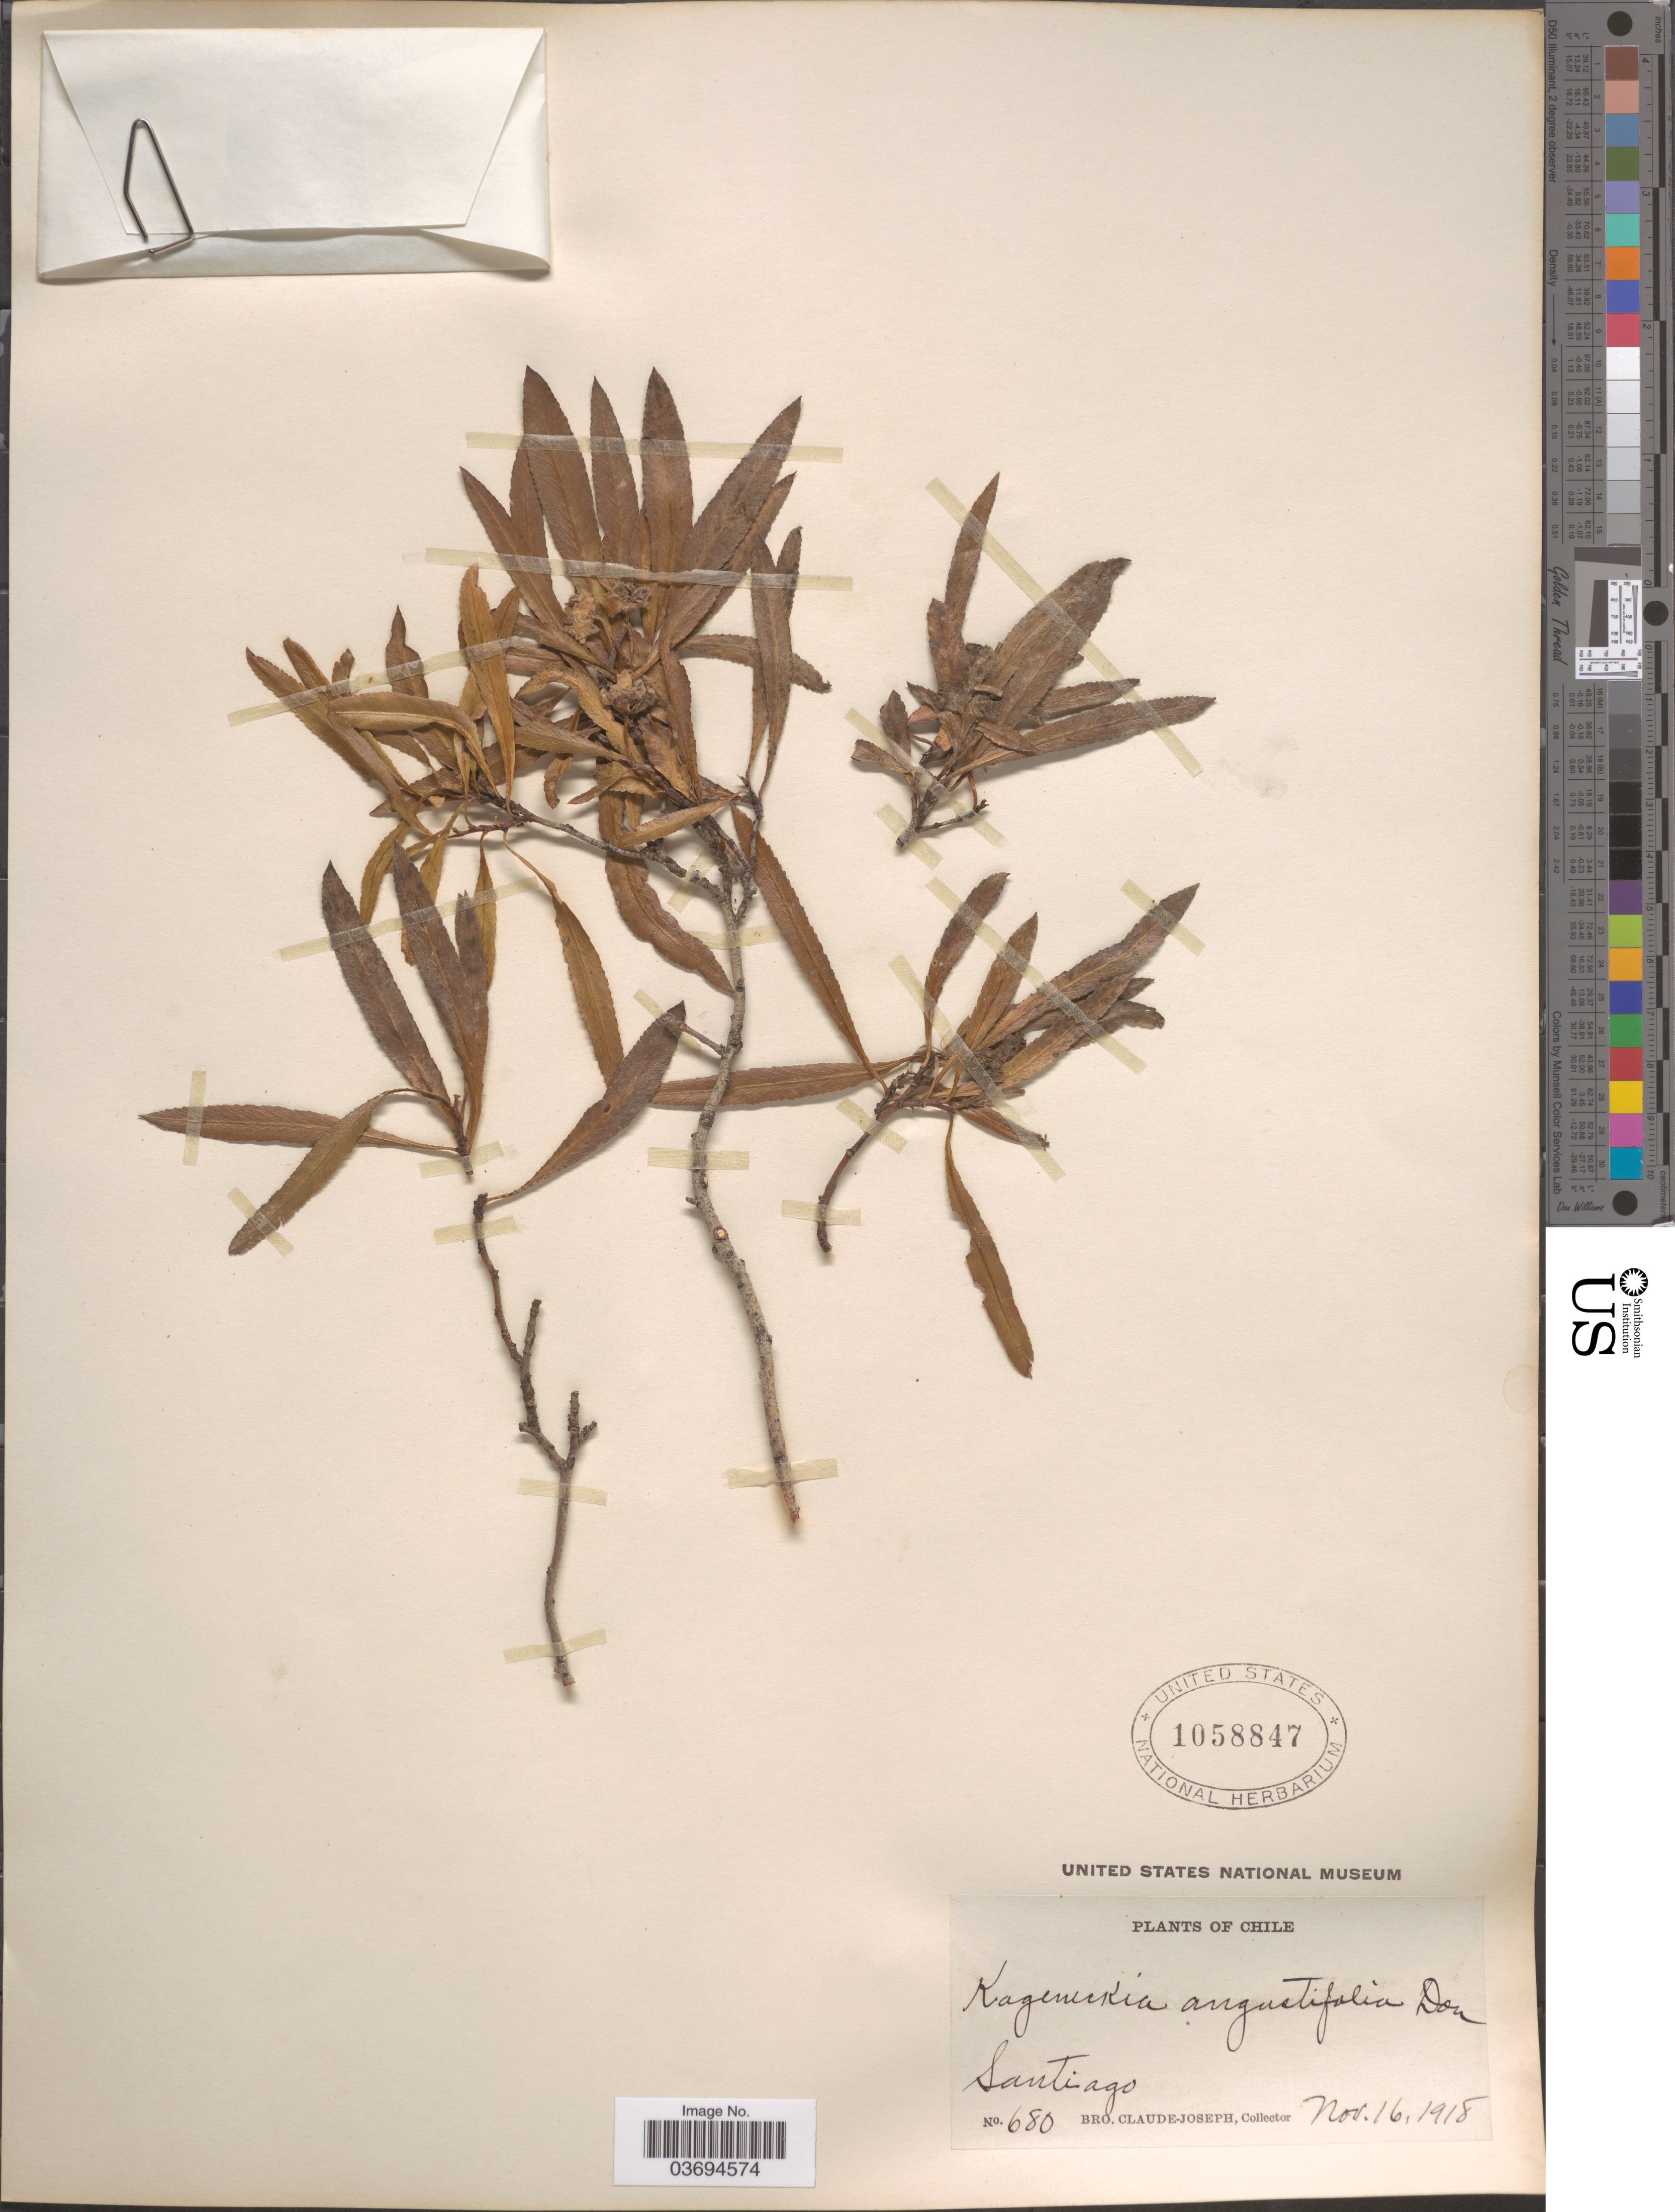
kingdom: Plantae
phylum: Tracheophyta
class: Magnoliopsida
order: Rosales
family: Rosaceae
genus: Kageneckia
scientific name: Kageneckia angustifolia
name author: D. Don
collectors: Bro. Claude-Joseph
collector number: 680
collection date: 1918-11-16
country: Chile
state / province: Región Metropolitana (RM)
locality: Santiago.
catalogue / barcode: US 1058847